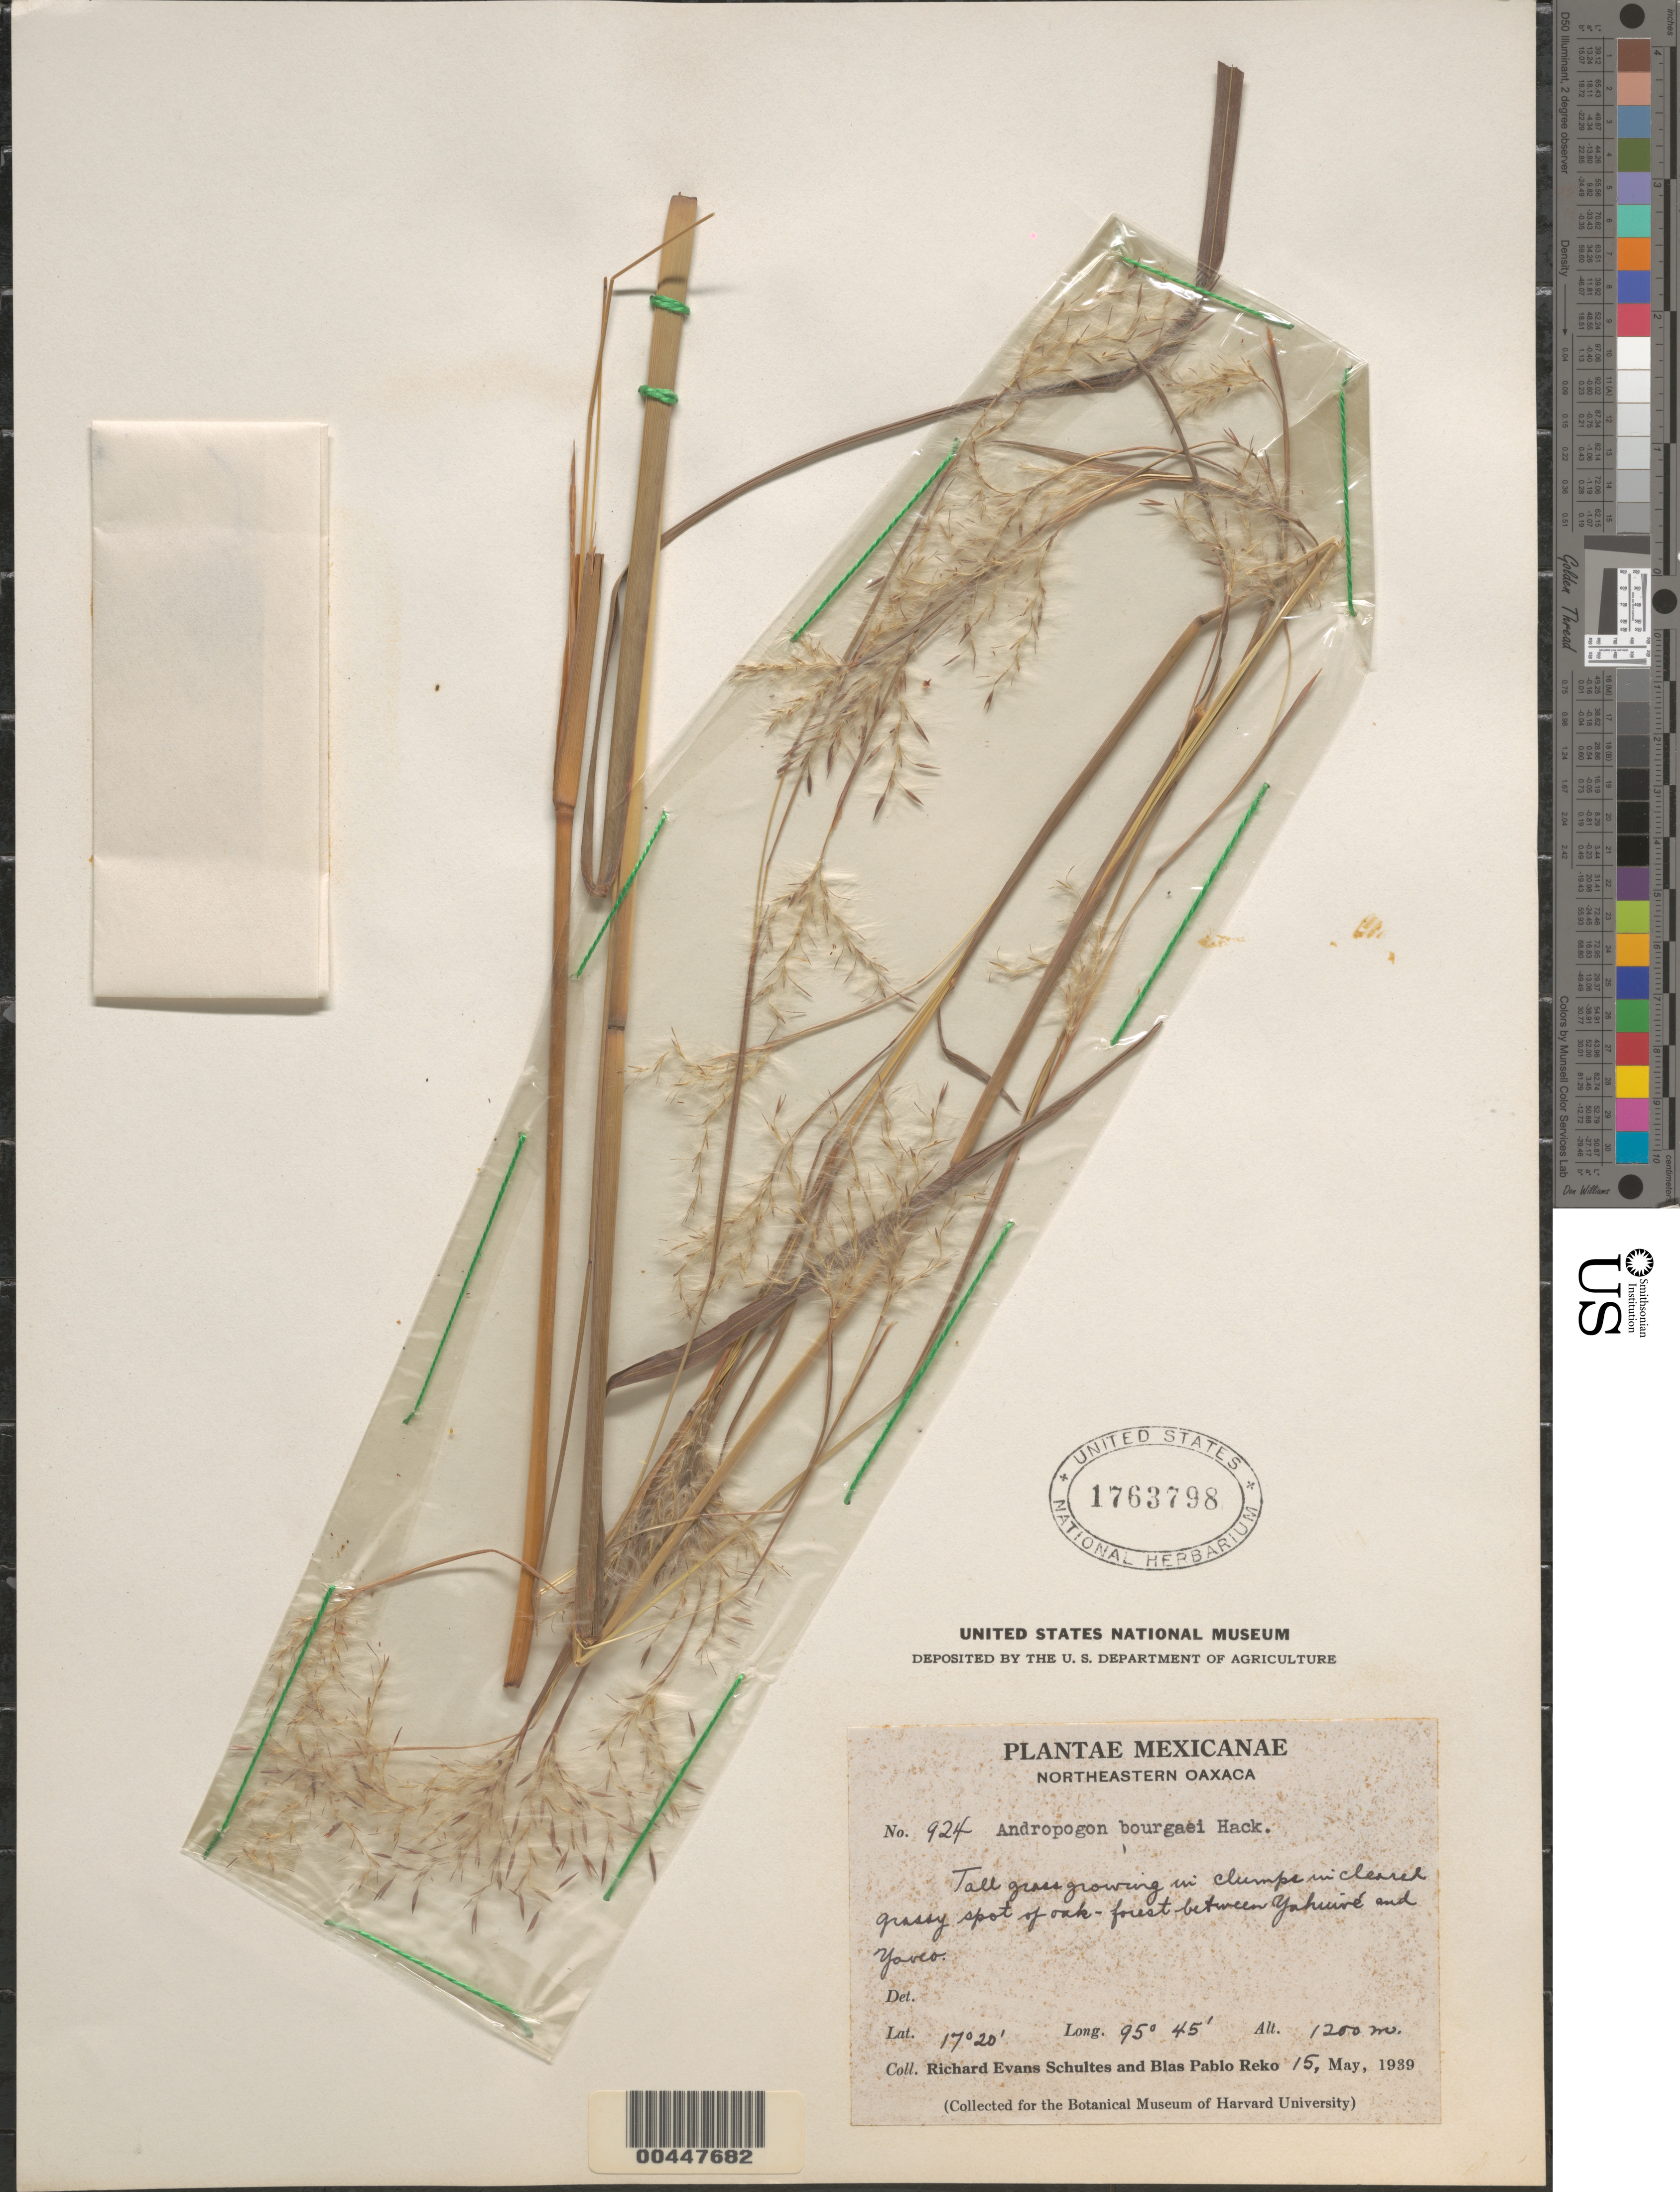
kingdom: Plantae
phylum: Tracheophyta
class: Liliopsida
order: Poales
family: Poaceae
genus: Andropogon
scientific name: Andropogon bourgaei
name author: Hack.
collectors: R. E. Schultes & B. P. Reko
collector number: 924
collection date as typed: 15 May 1939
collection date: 1939-05-15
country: Mexico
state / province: Oaxaca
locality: NE Oaxaca, between Yahuivé and Yovco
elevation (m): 1200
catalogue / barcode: US 1763798